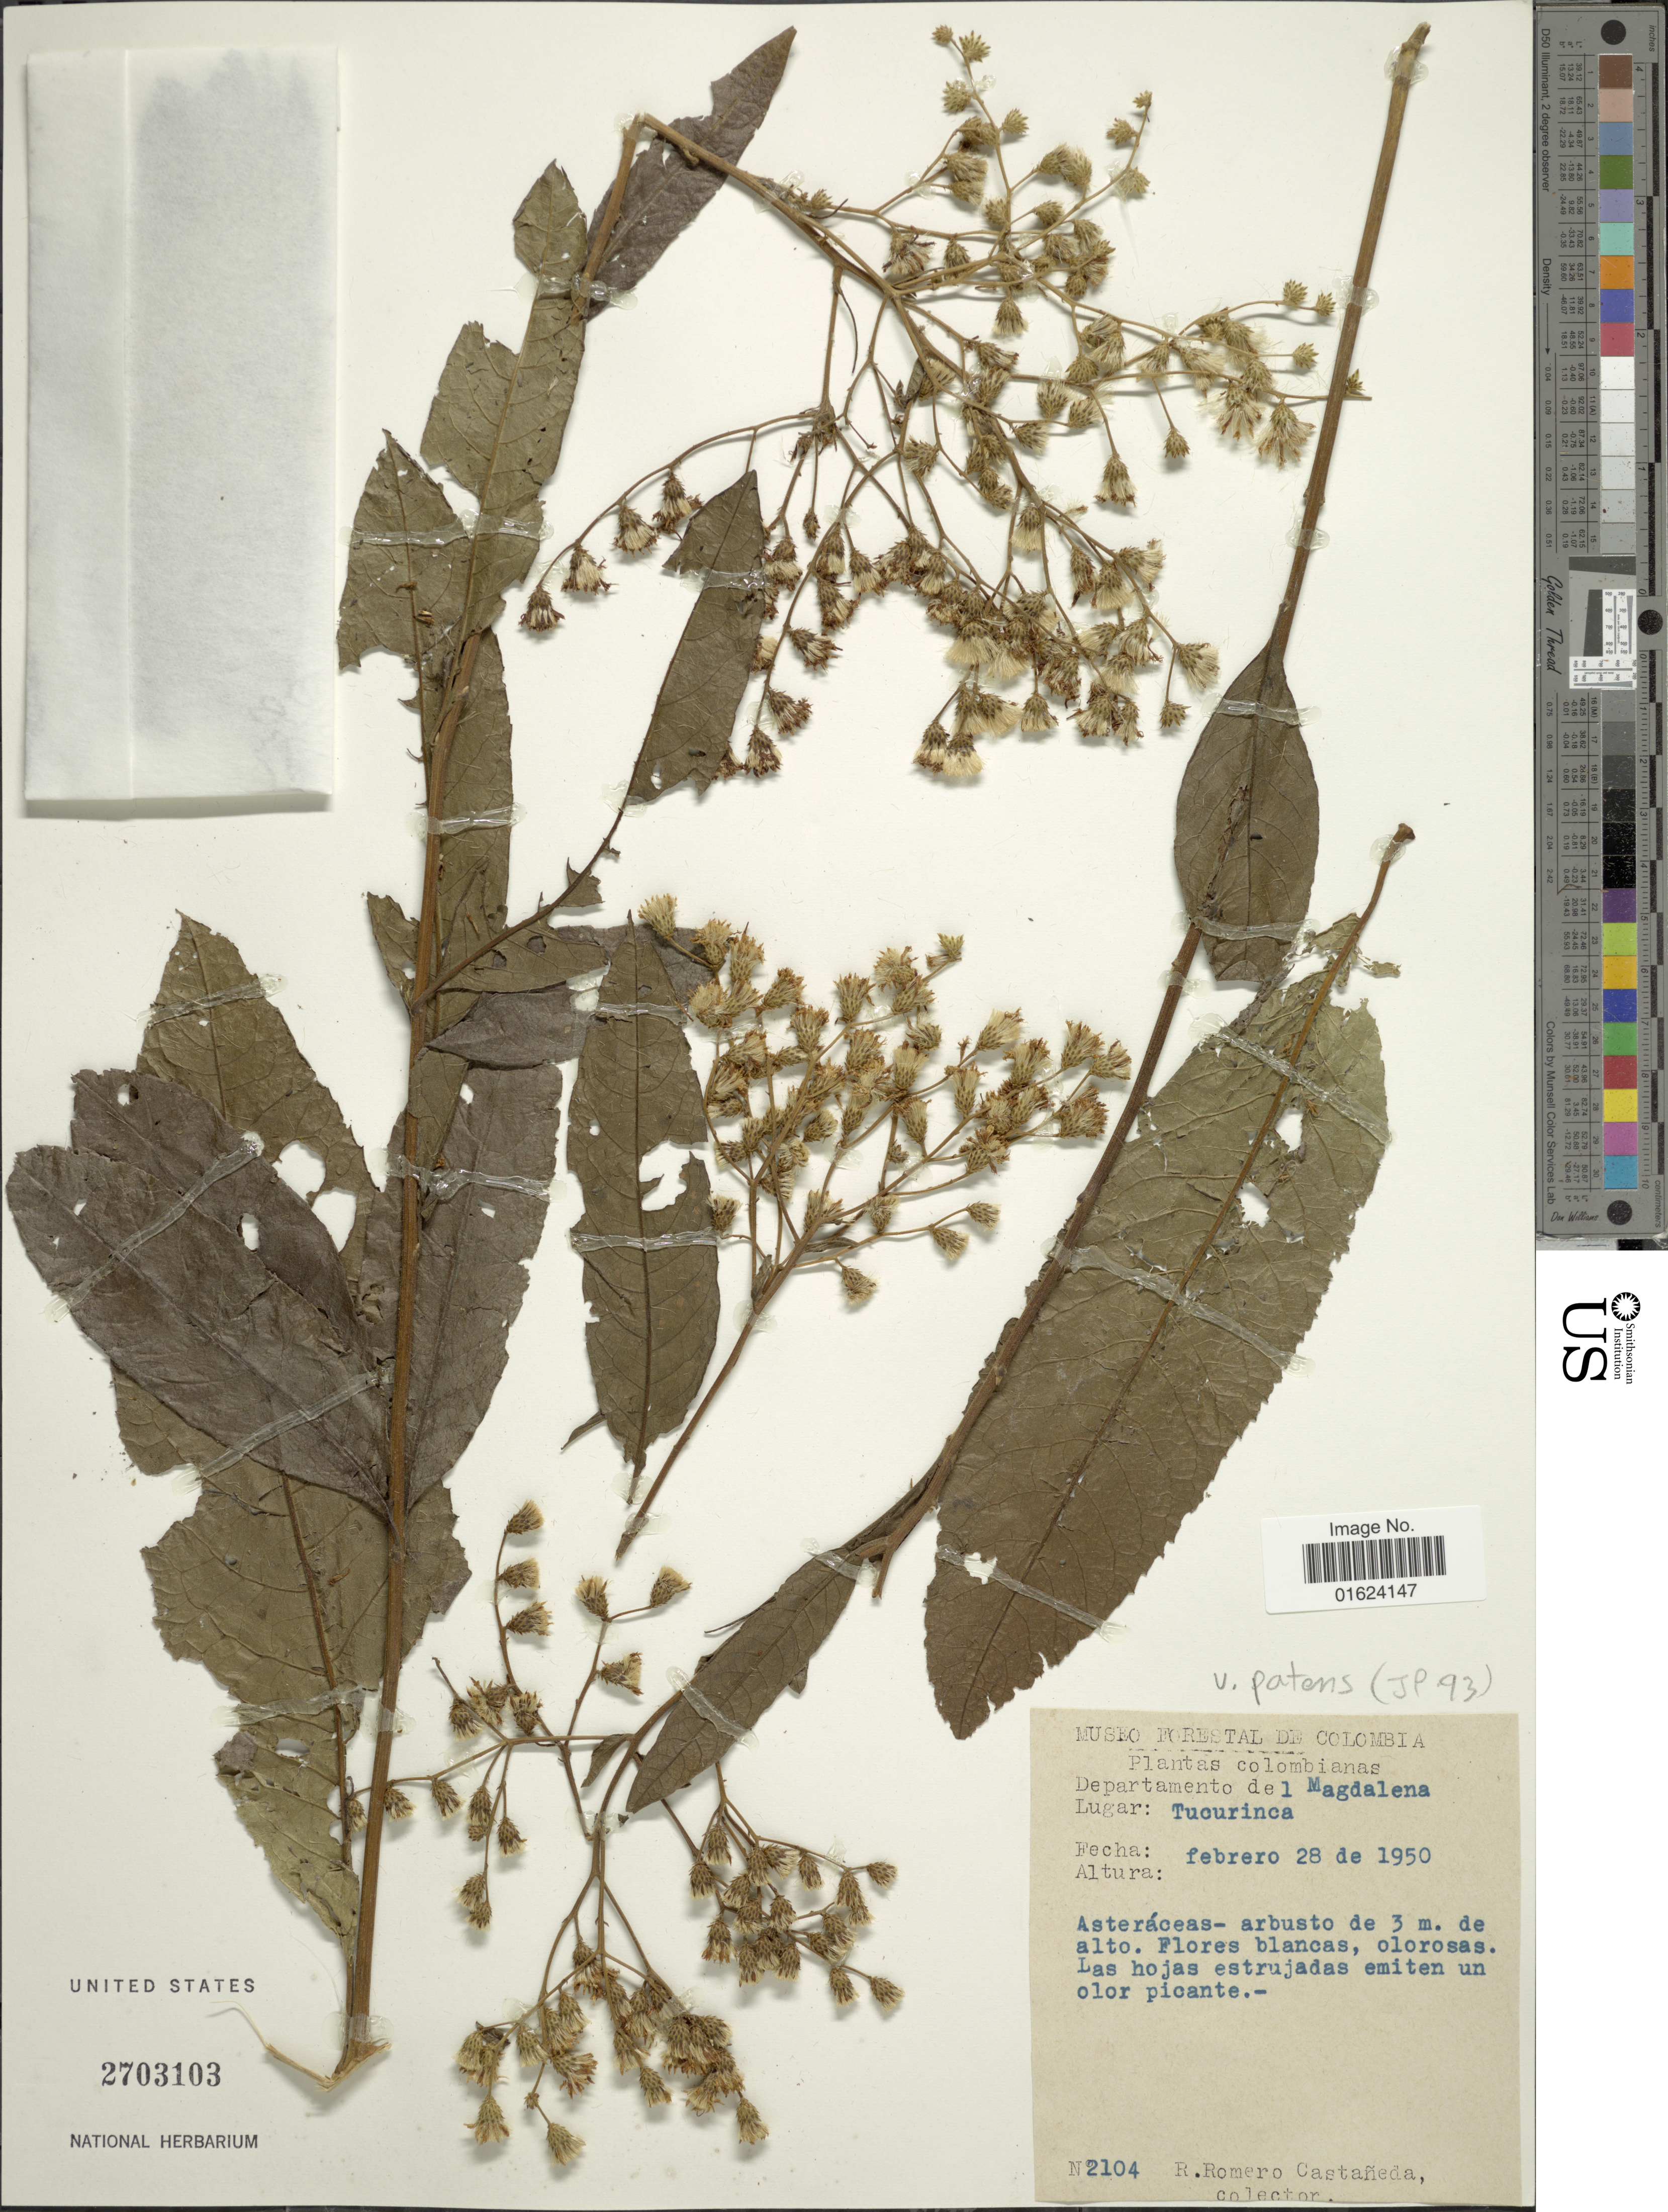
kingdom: Plantae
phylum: Tracheophyta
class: Magnoliopsida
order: Asterales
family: Asteraceae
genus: Vernonanthura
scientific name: Vernonanthura patens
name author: (Kunth) H. Rob.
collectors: R. Romero Castañeda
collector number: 2104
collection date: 1950-02-28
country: Colombia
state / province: Magdalena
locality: Departamento del Magdalena. Tucurinca.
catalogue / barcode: US 2703103